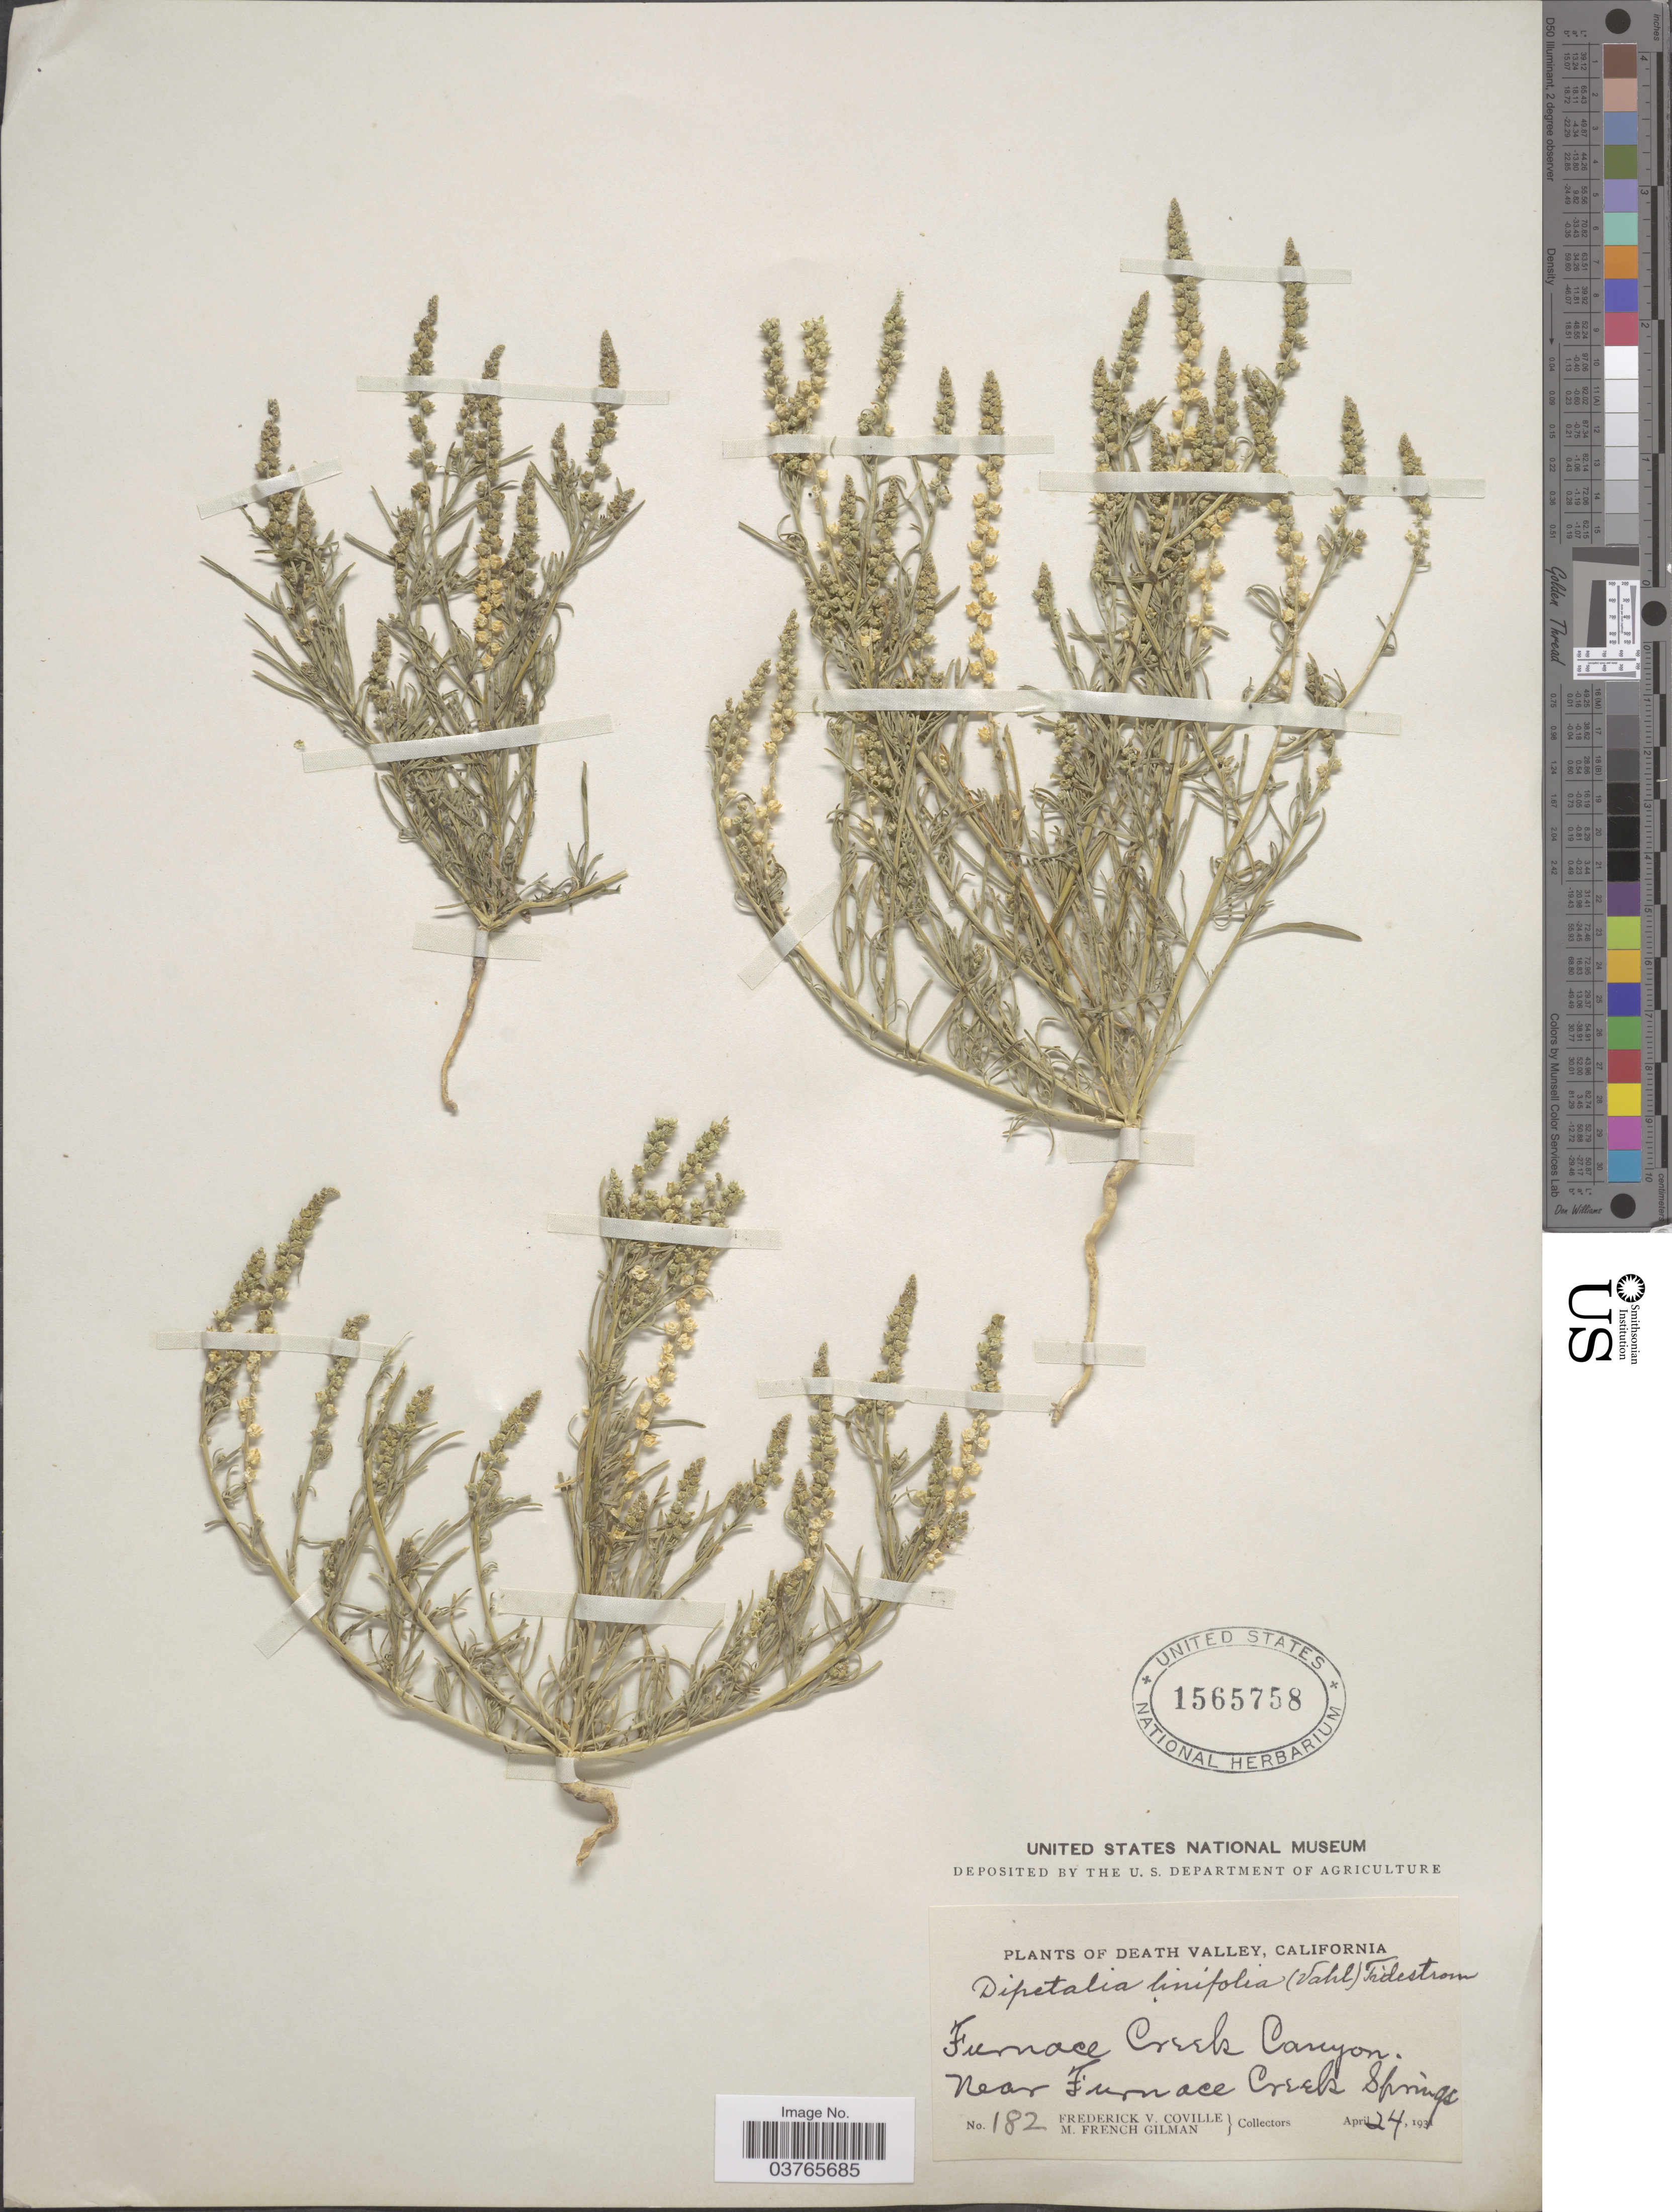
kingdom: Plantae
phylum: Tracheophyta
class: Magnoliopsida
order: Brassicales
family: Resedaceae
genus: Oligomeris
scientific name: Oligomeris linifolia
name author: (Vahl) J.F. Macbr.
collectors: F. V. Coville & M. F. Gilman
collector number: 182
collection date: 1931-04-24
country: United States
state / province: California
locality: Death Valley. Furnace Creek Canyon. Near Furnace Creek Springs.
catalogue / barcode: US 1565758